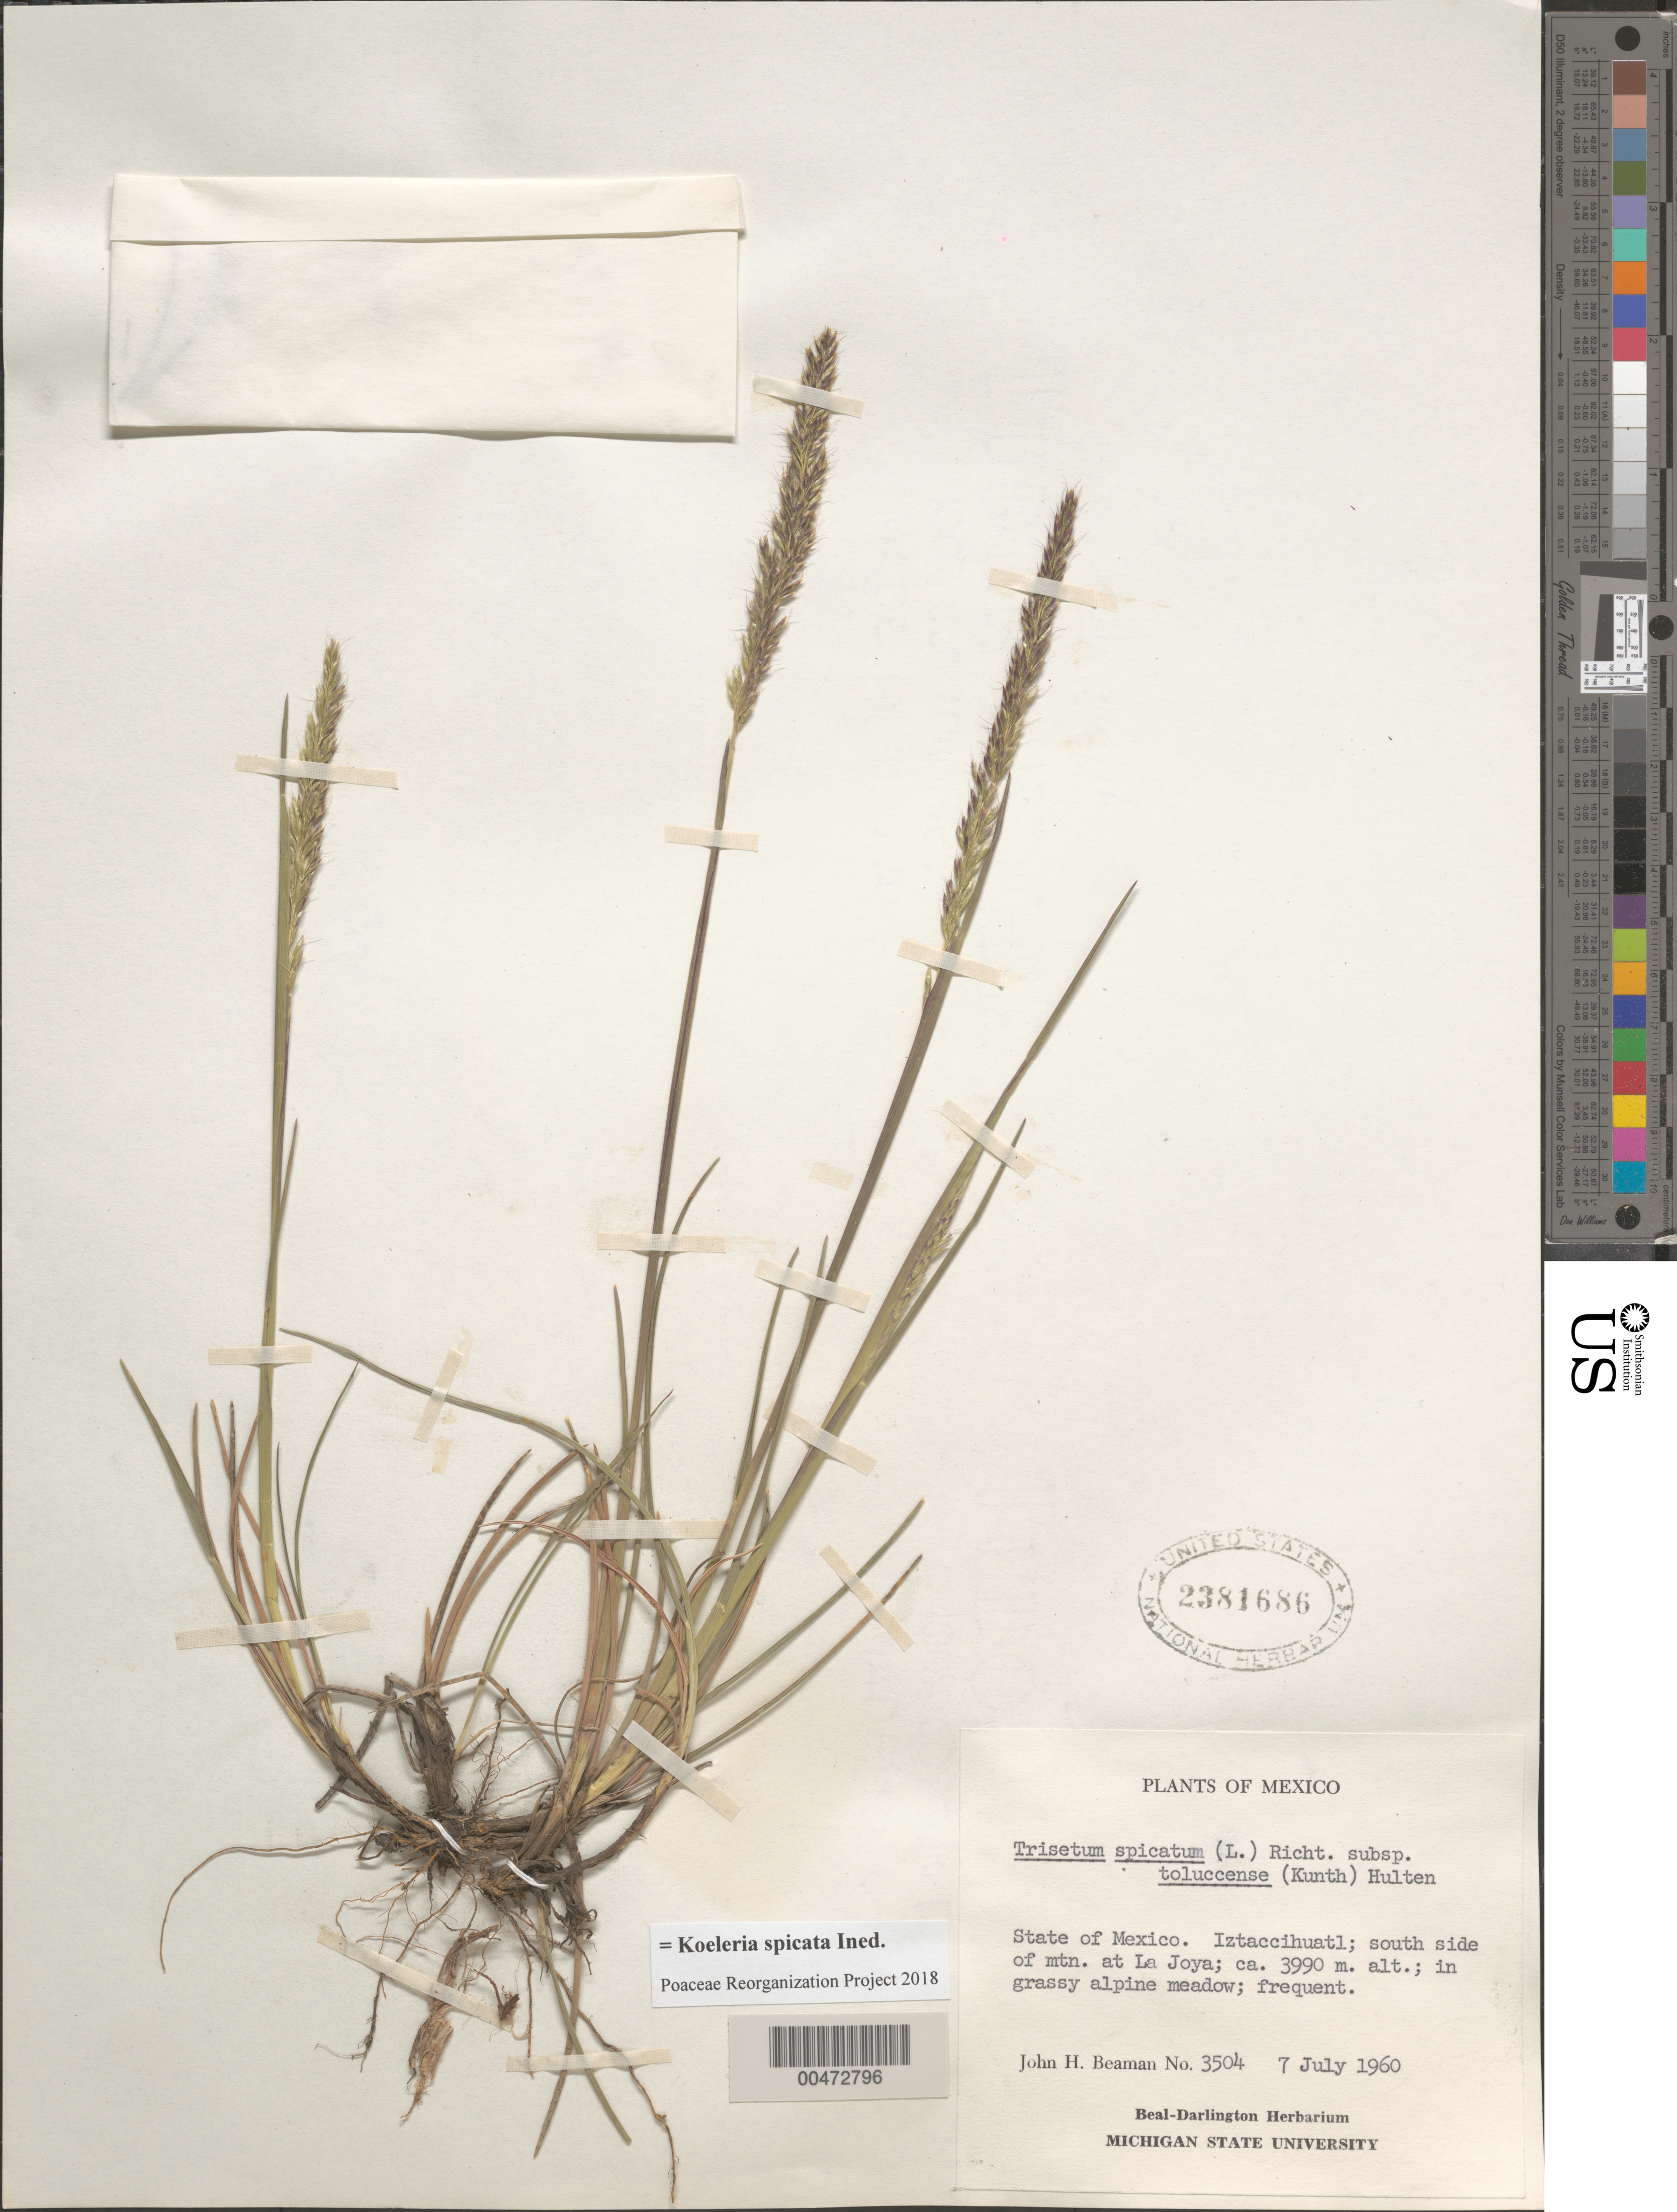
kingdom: Plantae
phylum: Tracheophyta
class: Liliopsida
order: Poales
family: Poaceae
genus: Koeleria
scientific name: Koeleria spicata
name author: (L.) Barberá et al.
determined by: Poaceae Reorganization Project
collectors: J. H. Beaman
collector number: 3504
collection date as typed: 7 Jul 1960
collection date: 1960-07-07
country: Mexico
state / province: México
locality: Iztaccihuatl, S side of mtn at La Joya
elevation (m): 3990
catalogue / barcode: US 2381686